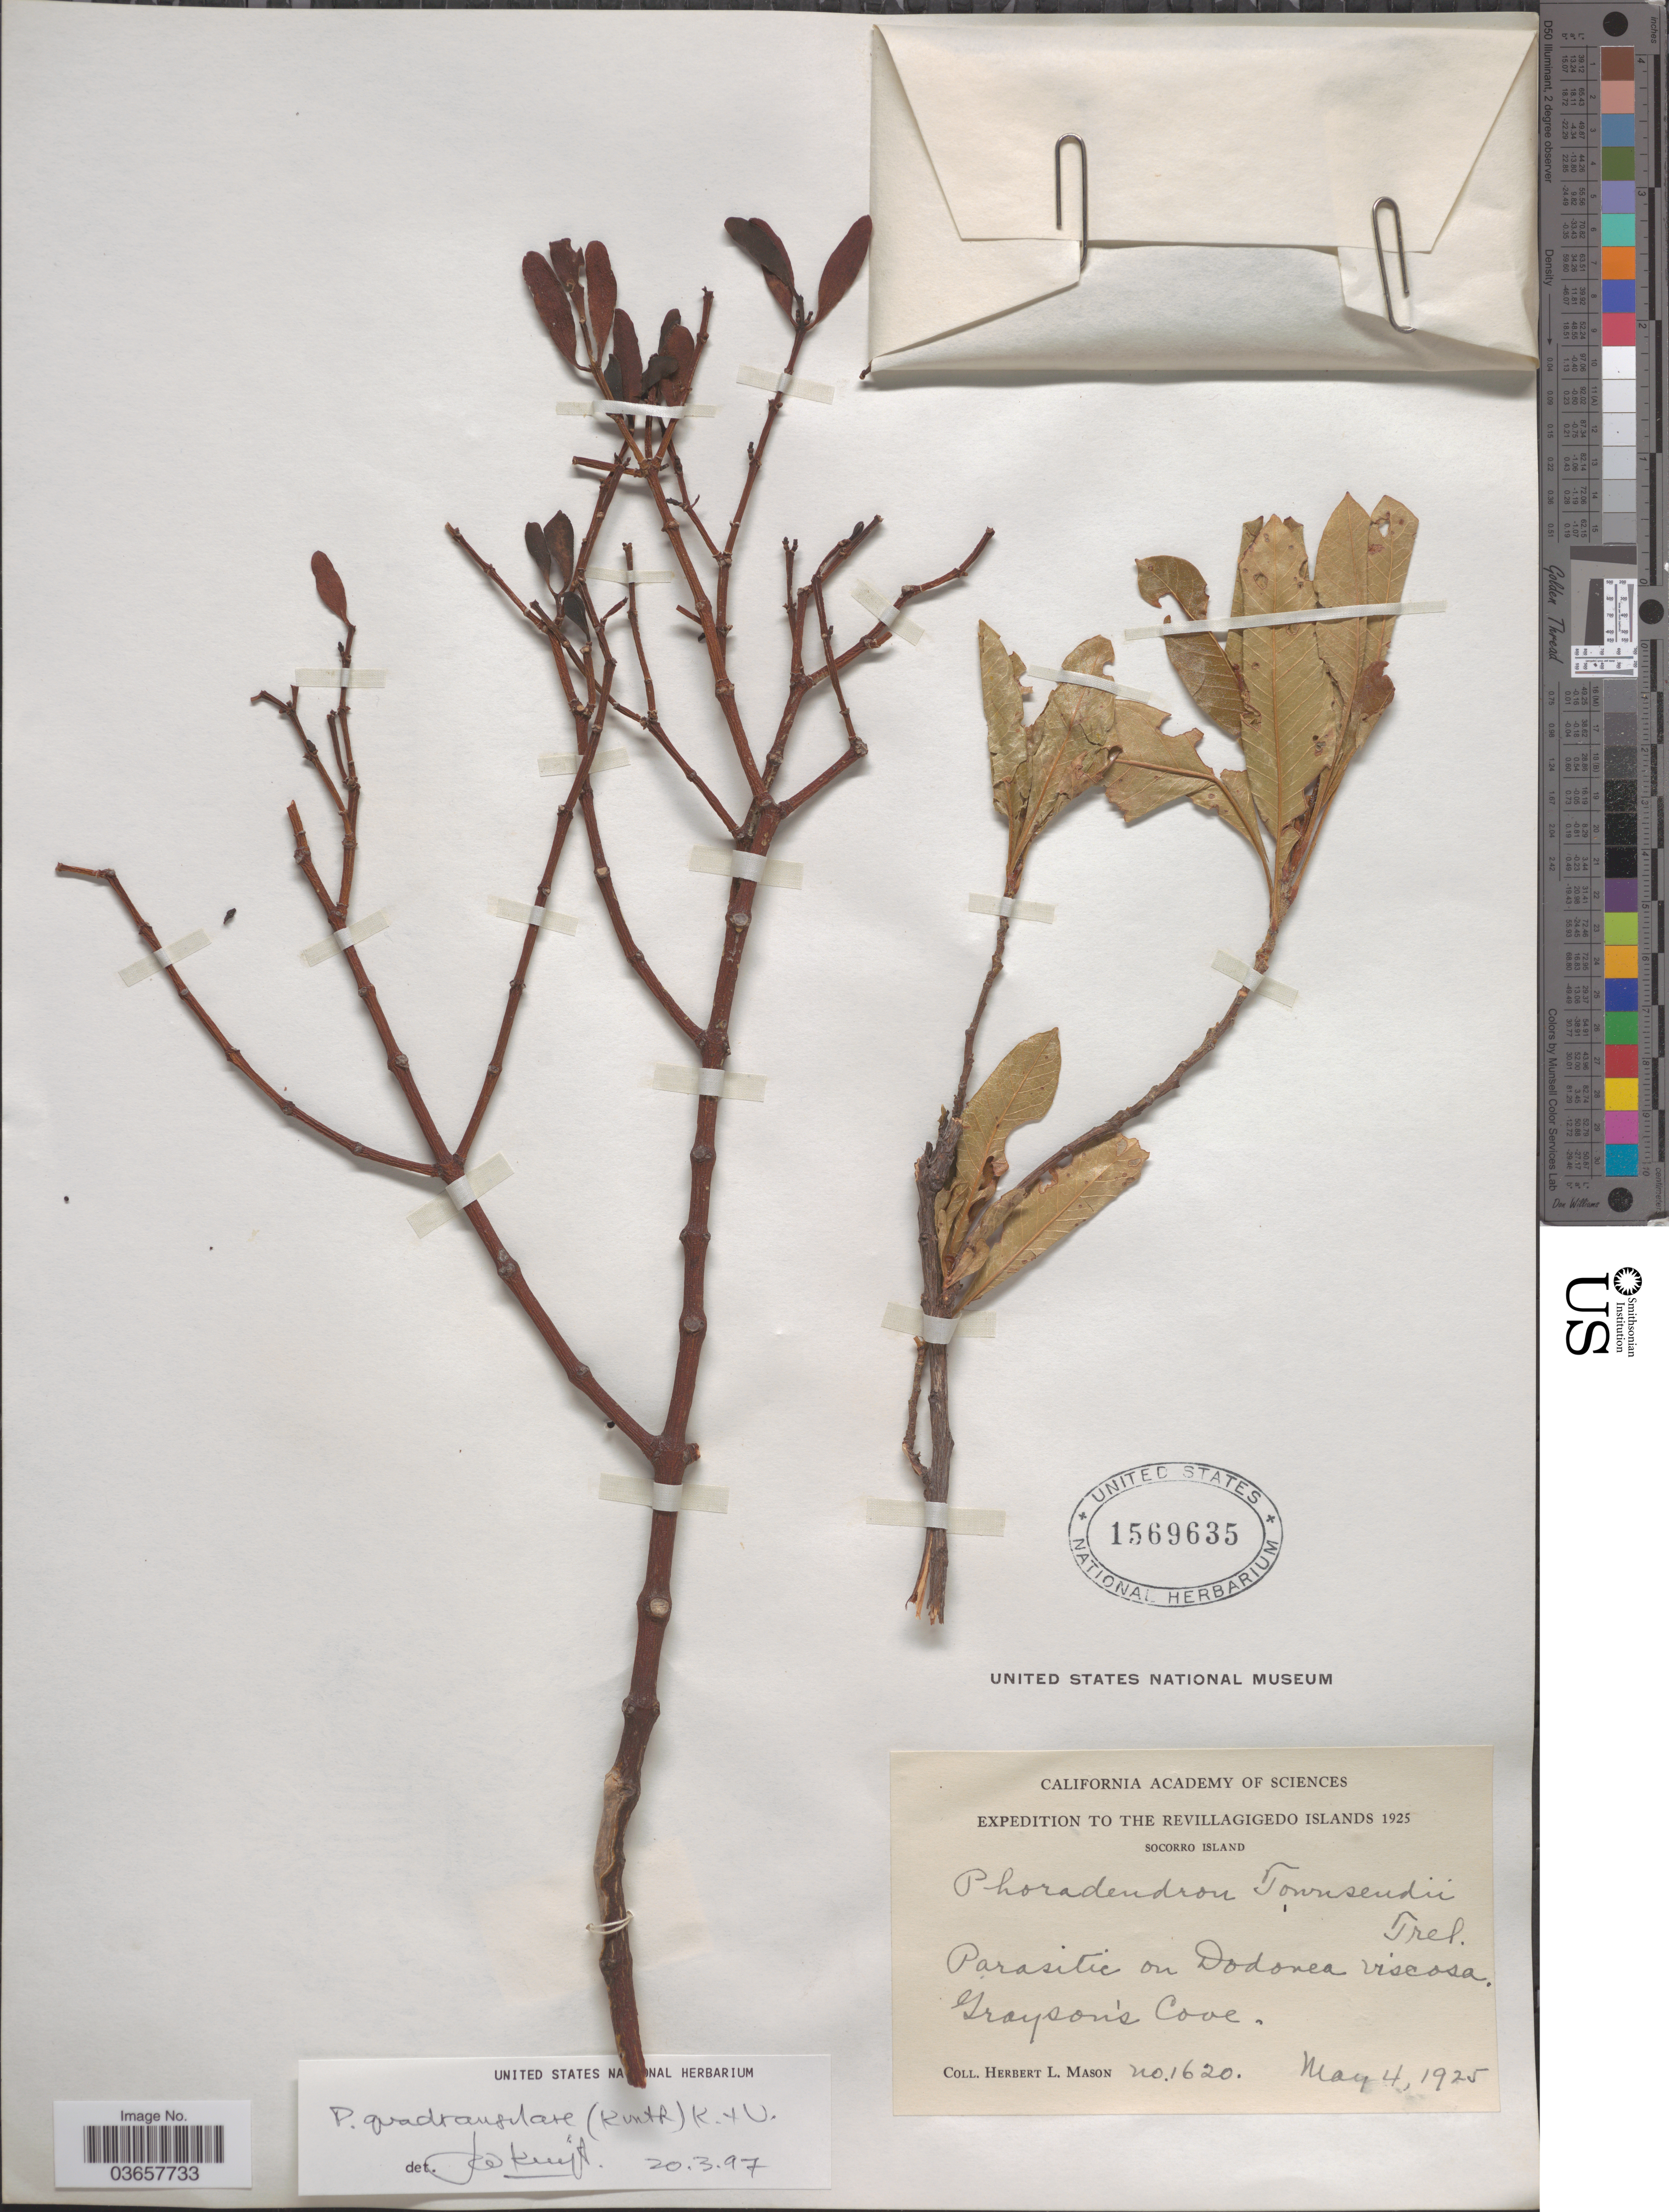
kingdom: Plantae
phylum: Tracheophyta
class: Magnoliopsida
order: Santalales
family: Viscaceae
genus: Phoradendron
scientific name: Phoradendron quadrangulare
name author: (Kunth) Griseb.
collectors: H. L. Mason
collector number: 1620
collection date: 1925-05-04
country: Mexico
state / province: Colima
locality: The Revillagigedo Islands. Socorro Island. Parasitic on Dodonea viscosa. Grayson's Cove.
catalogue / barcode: US 1569635